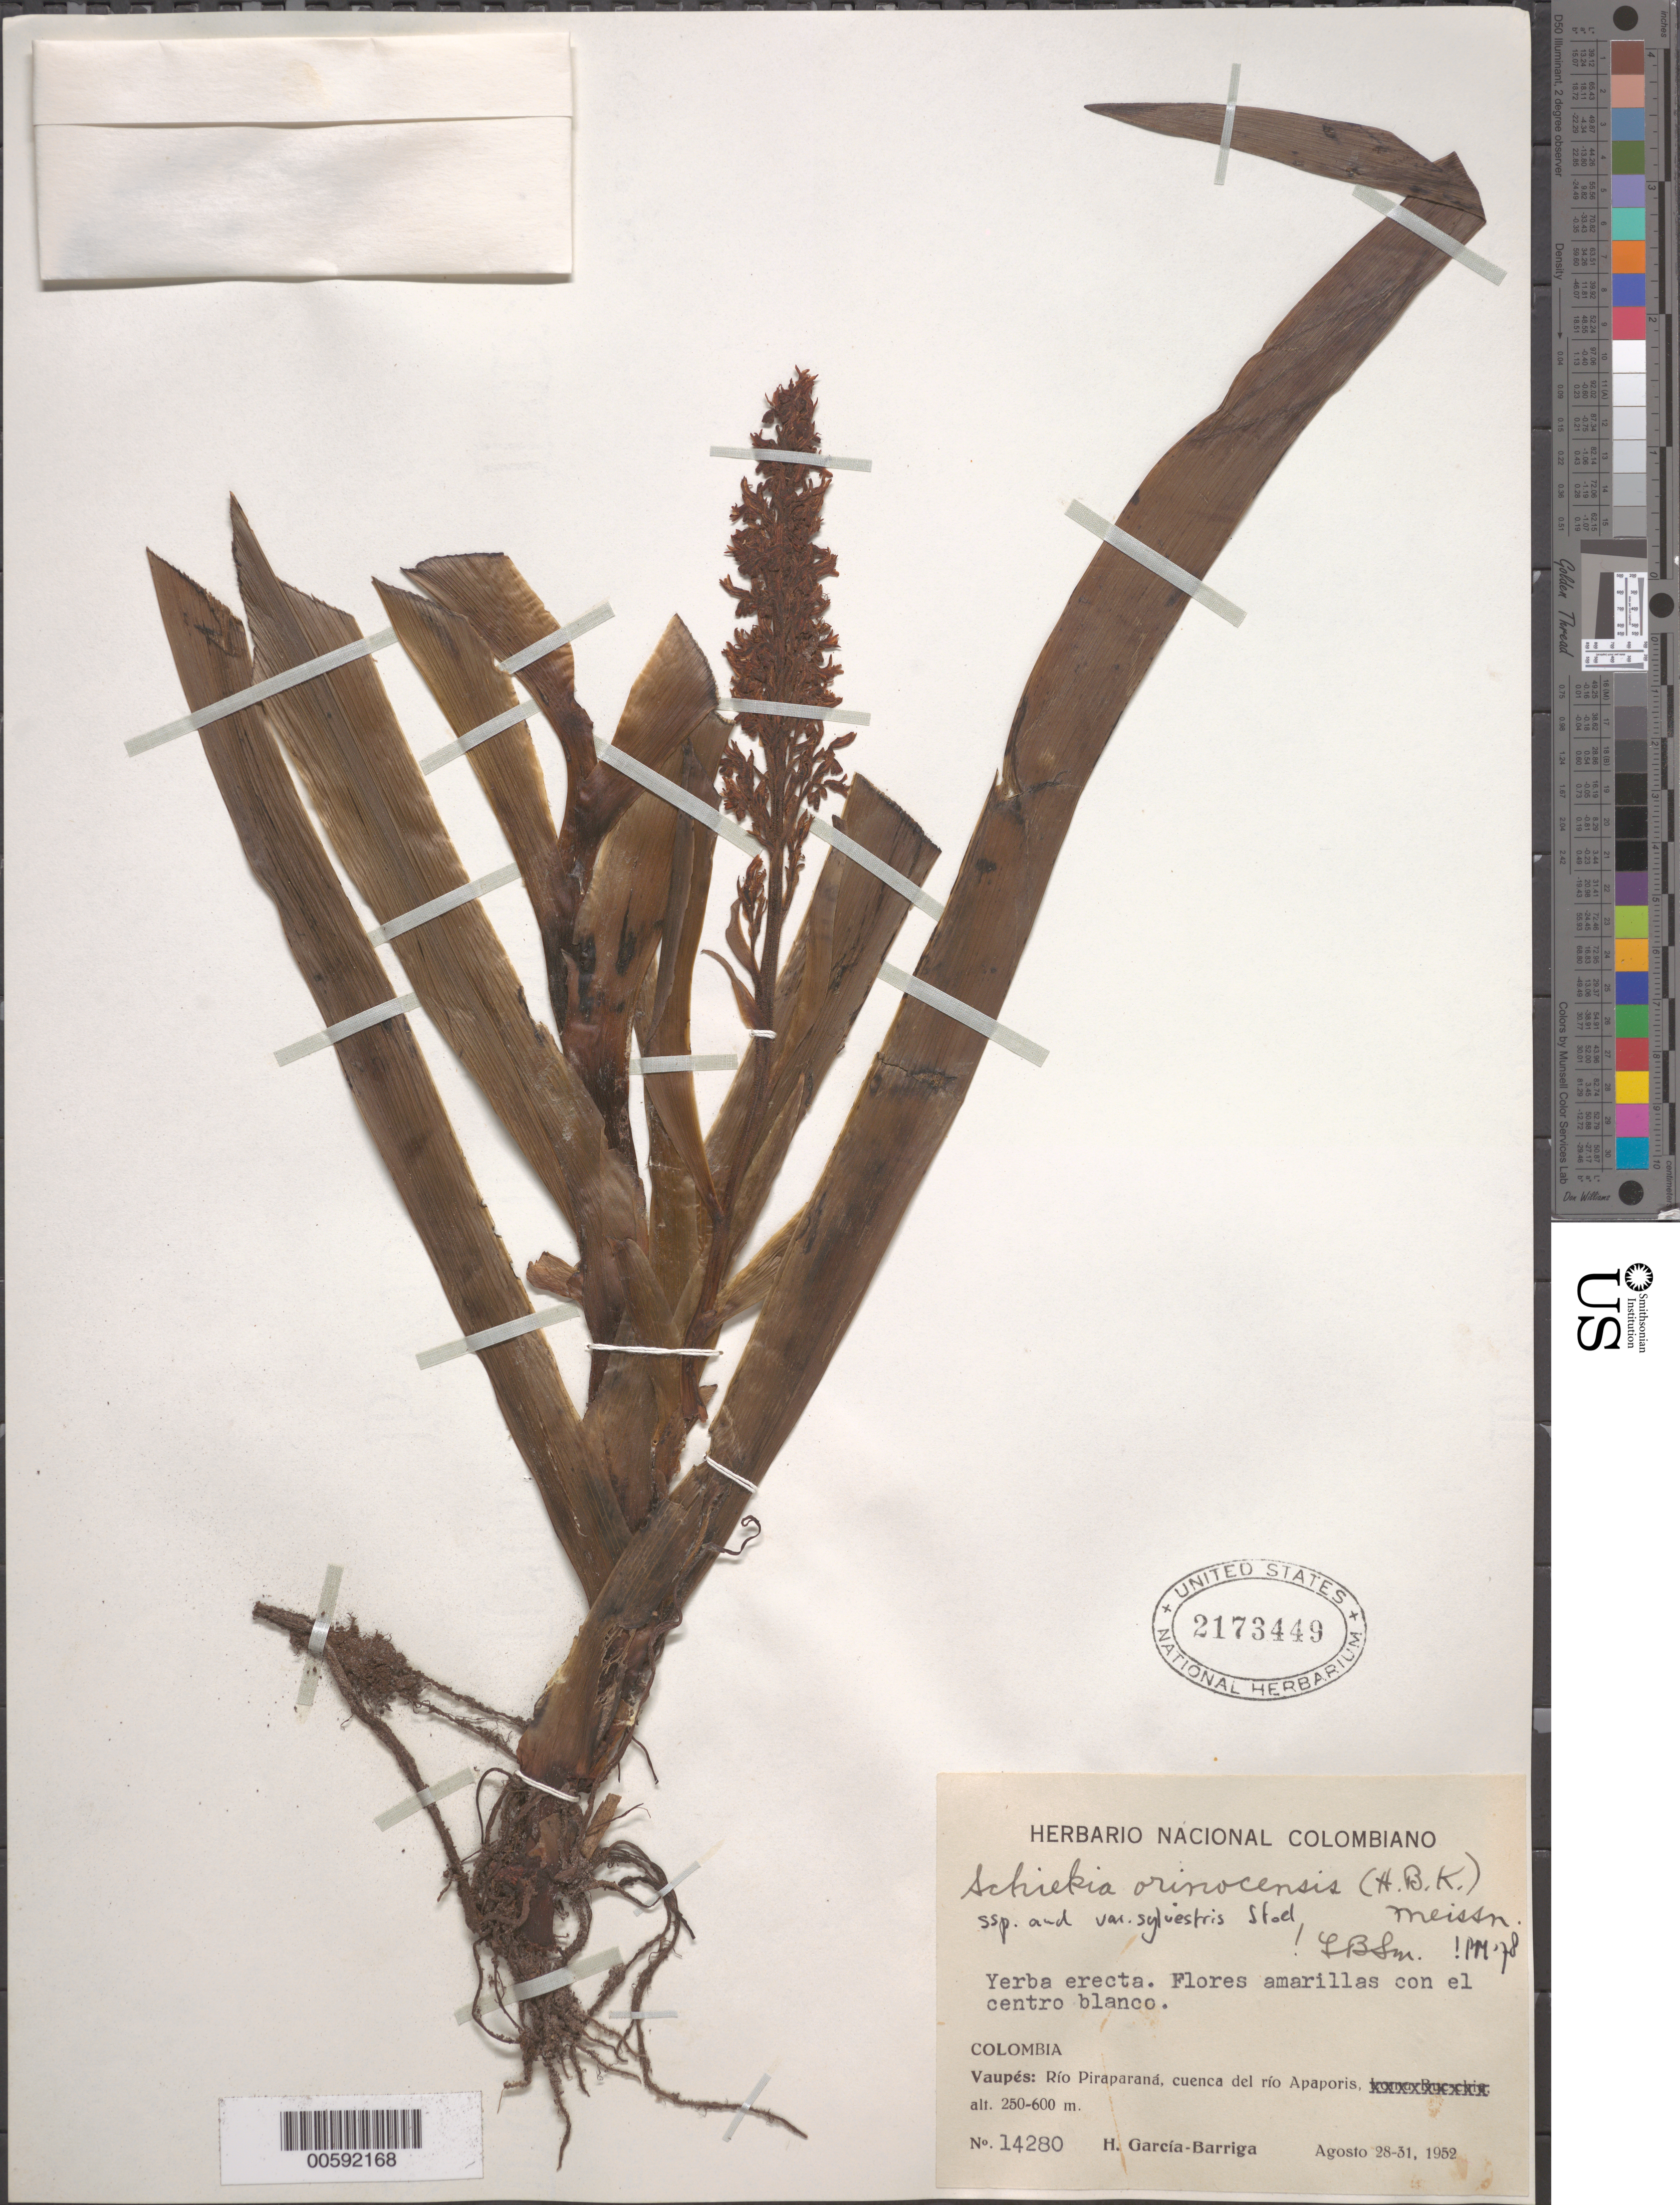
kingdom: Plantae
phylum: Tracheophyta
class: Liliopsida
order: Commelinales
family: Haemodoraceae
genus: Schiekia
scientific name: Schiekia orinocensis subsp. silvestris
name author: Maas & Stoel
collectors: H. García Barriga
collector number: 14280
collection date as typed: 28 Aug 1952 to 31 Aug 1952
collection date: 1952-08-28/1952-08-31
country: Colombia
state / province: Vaupés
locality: Rio Piraparana, Cuenca del Rio Apaporis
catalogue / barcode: US 2173449